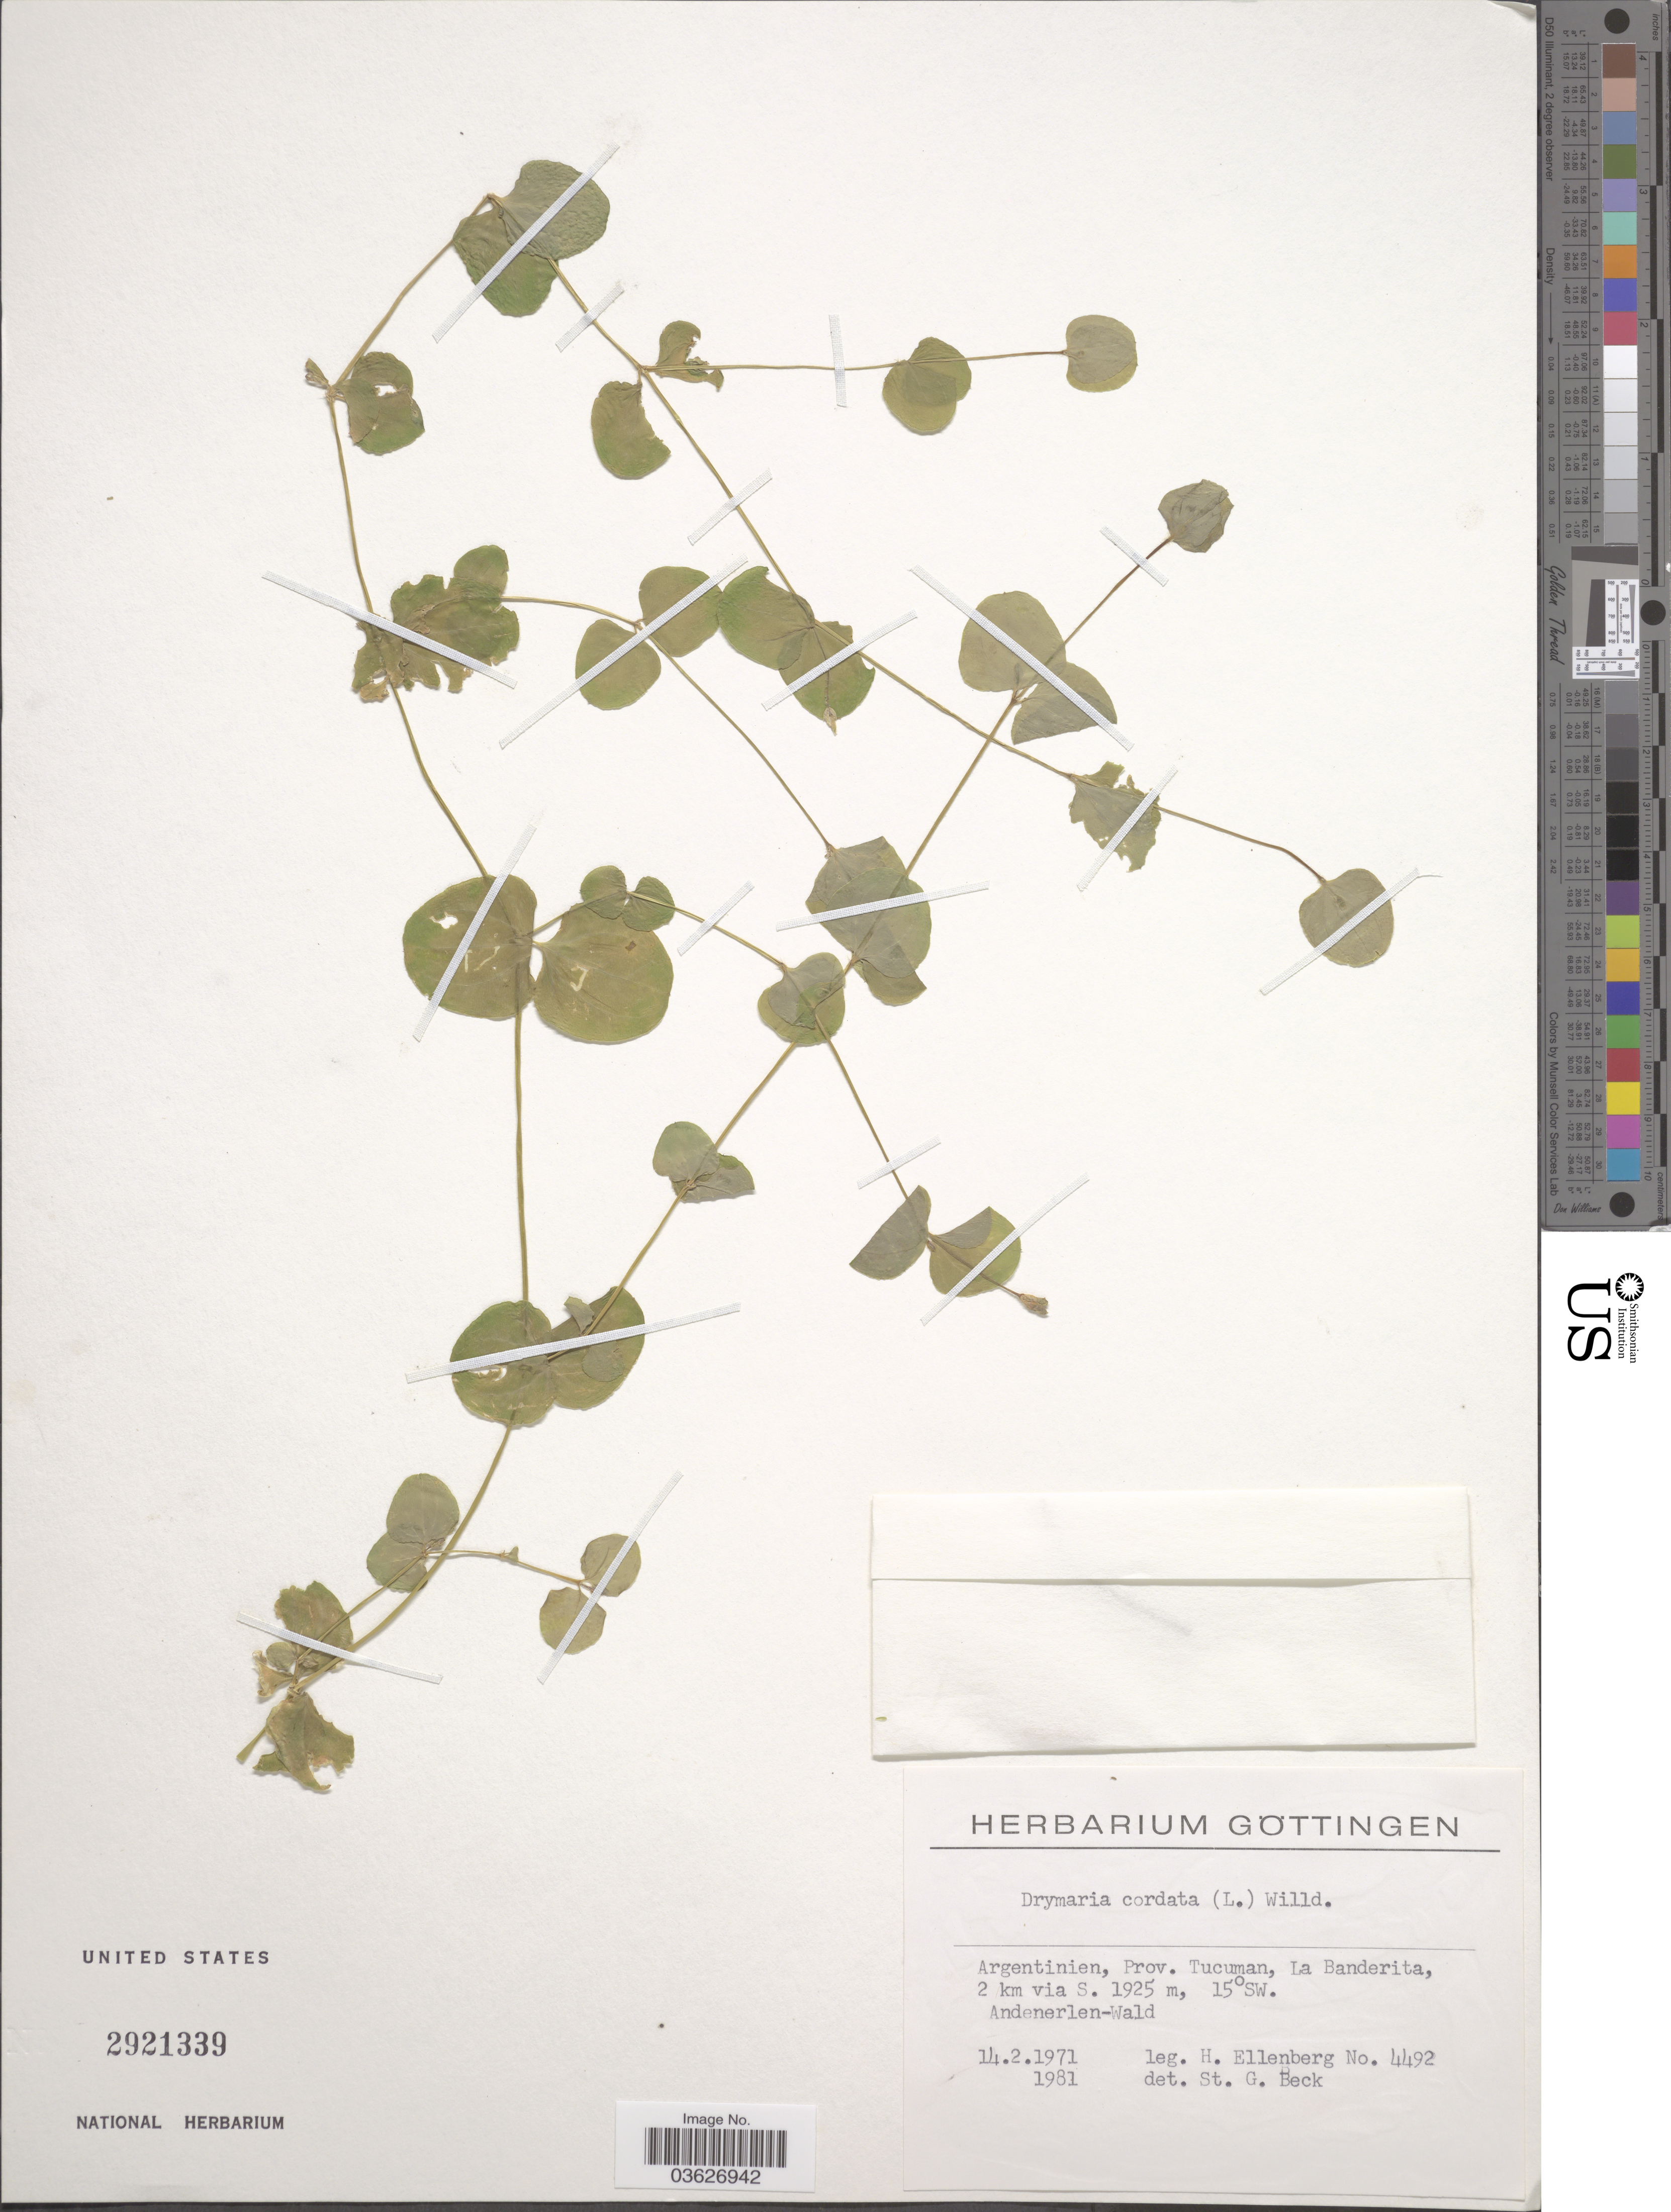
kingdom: Plantae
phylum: Tracheophyta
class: Magnoliopsida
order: Caryophyllales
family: Caryophyllaceae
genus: Drymaria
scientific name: Drymaria cordata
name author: (L.) Willd. ex Schult.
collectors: H. Ellenberg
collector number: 4492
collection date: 1971-02-14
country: Argentina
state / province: Tucuman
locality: La Banderita, 2 km via S. 15°SW.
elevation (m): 1925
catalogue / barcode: US 2921339